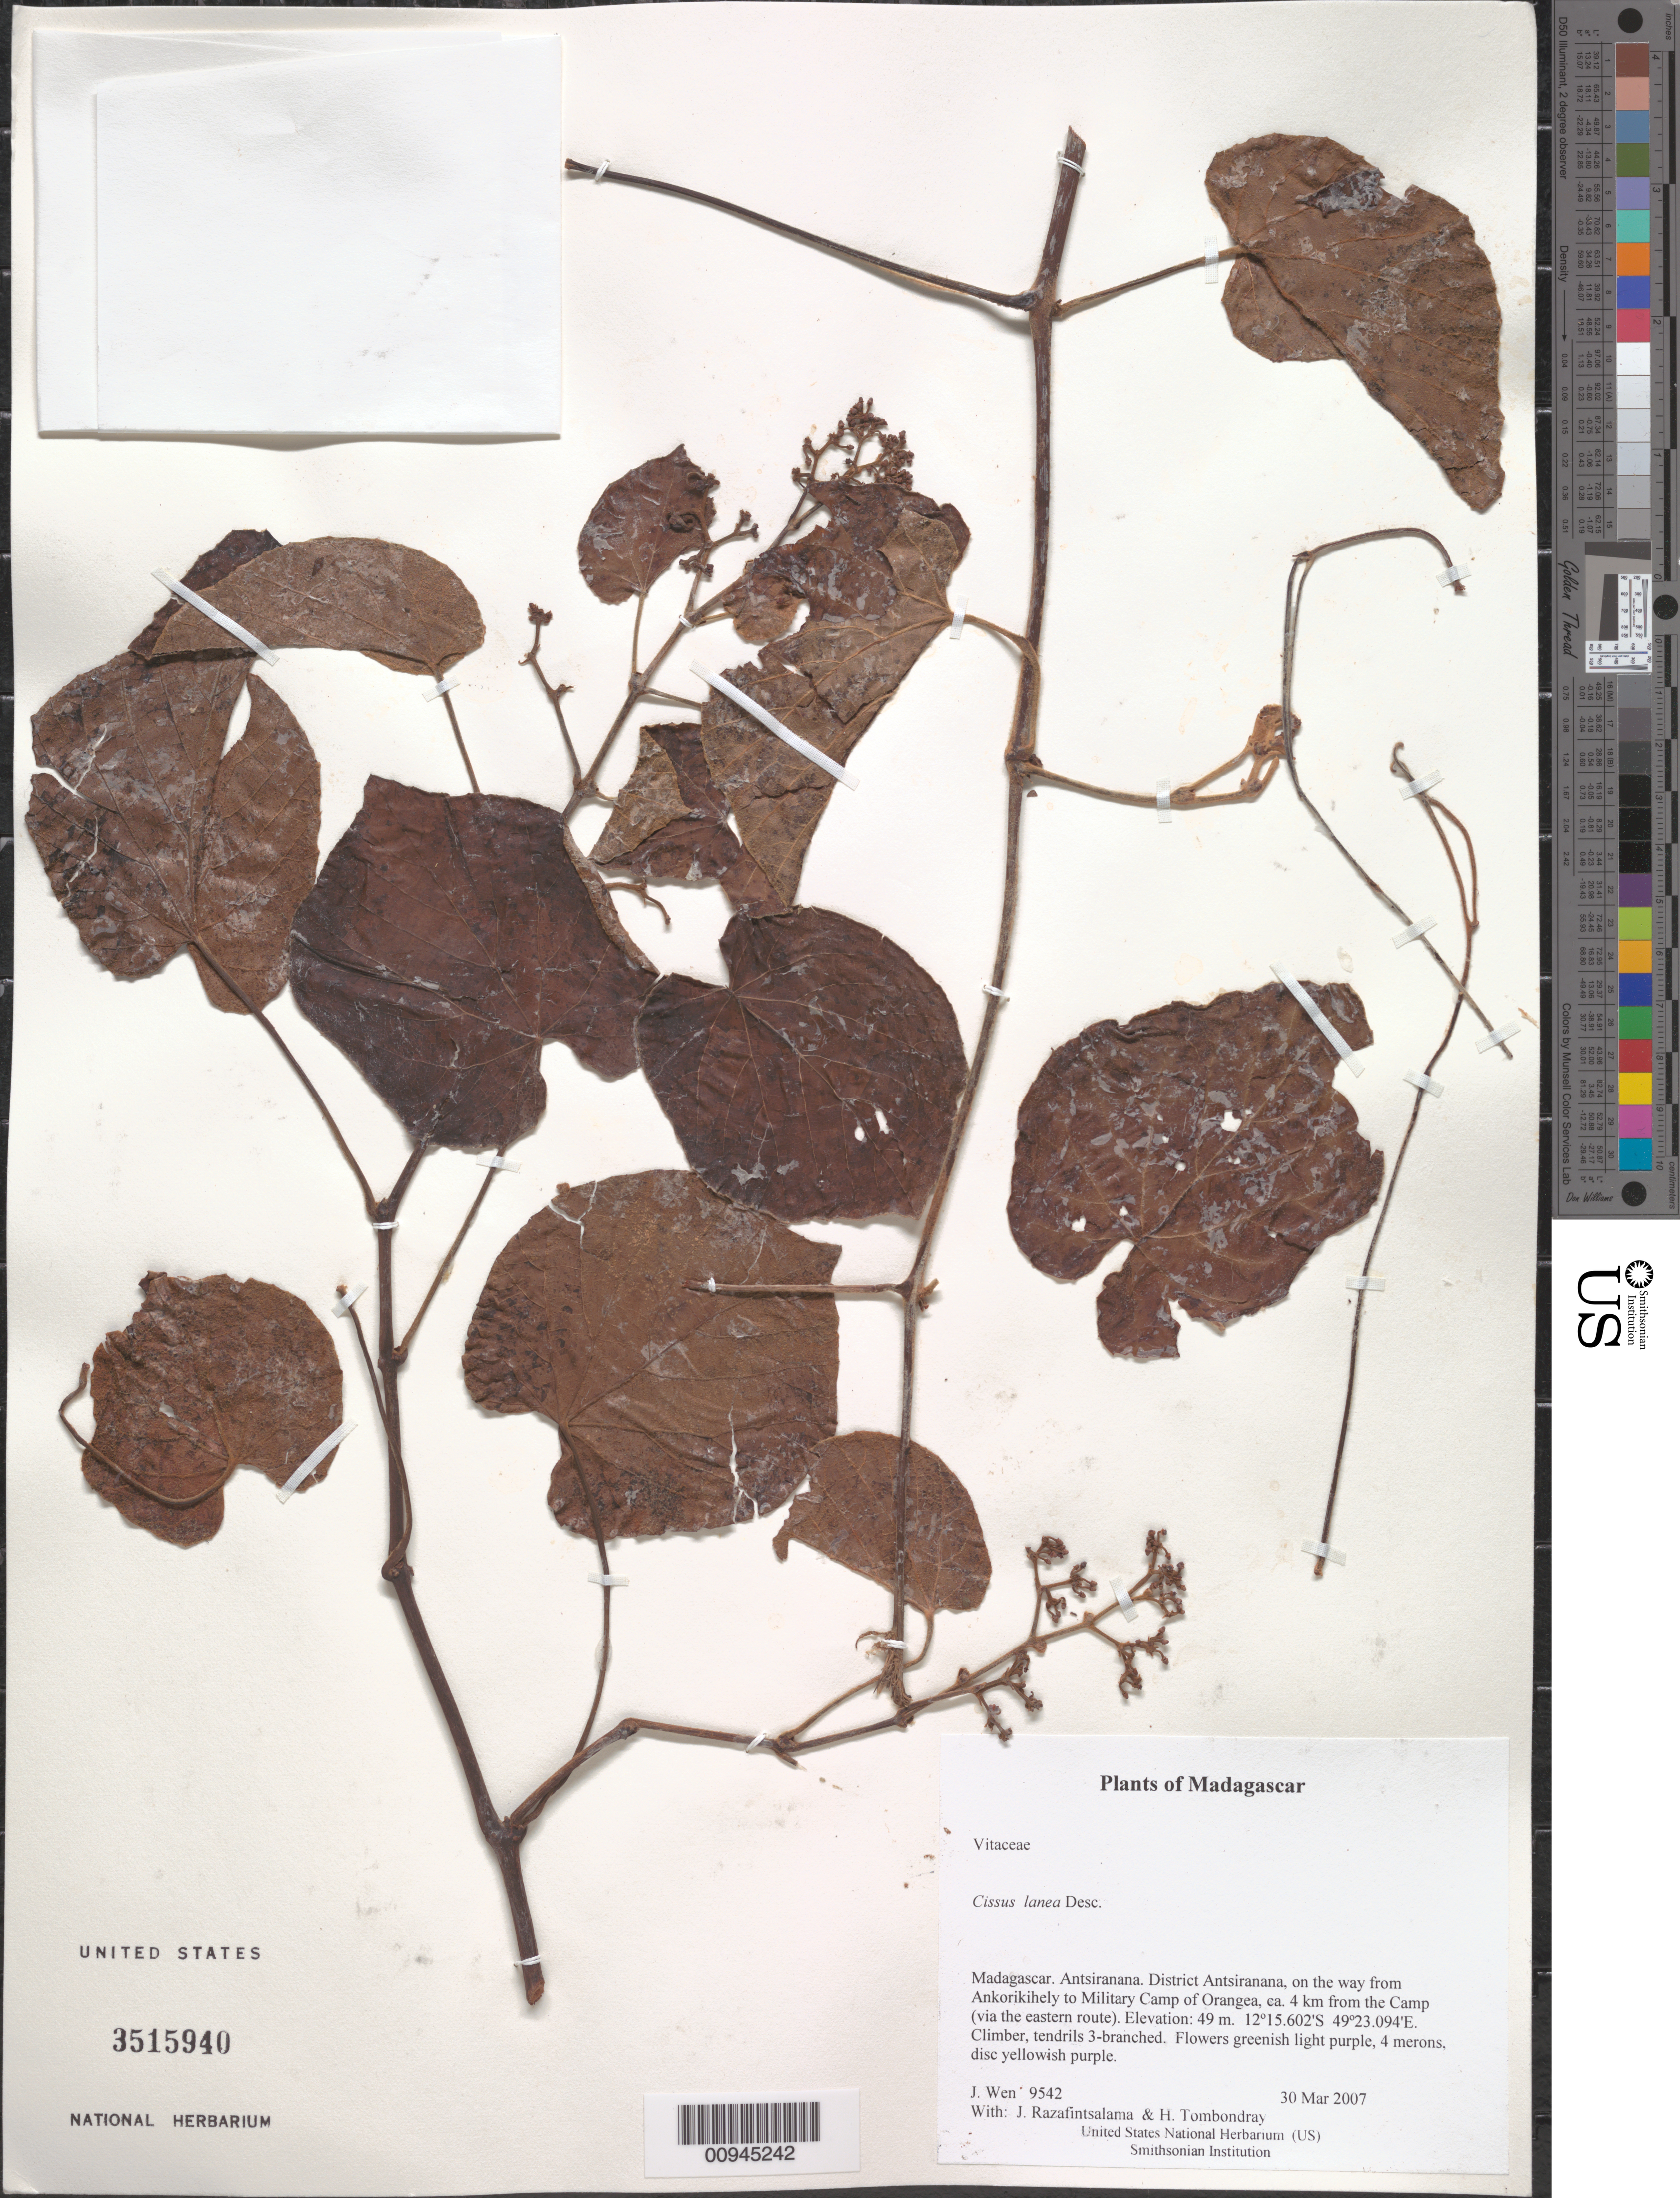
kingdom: Plantae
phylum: Tracheophyta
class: Magnoliopsida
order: Vitales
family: Vitaceae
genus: Cissus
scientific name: Cissus lanea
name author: Desc.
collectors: J. Wen, J. Razafintsalama & H. Tombondray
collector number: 9542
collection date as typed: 30 Mar 2007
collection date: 2007-03-30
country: Madagascar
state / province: Diana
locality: District Antsiranana, on the way from Ankorikihely to Military Camp of Orangea, ca. 4 km from the Camp (via the eastern route).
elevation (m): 49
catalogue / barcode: US 3515940